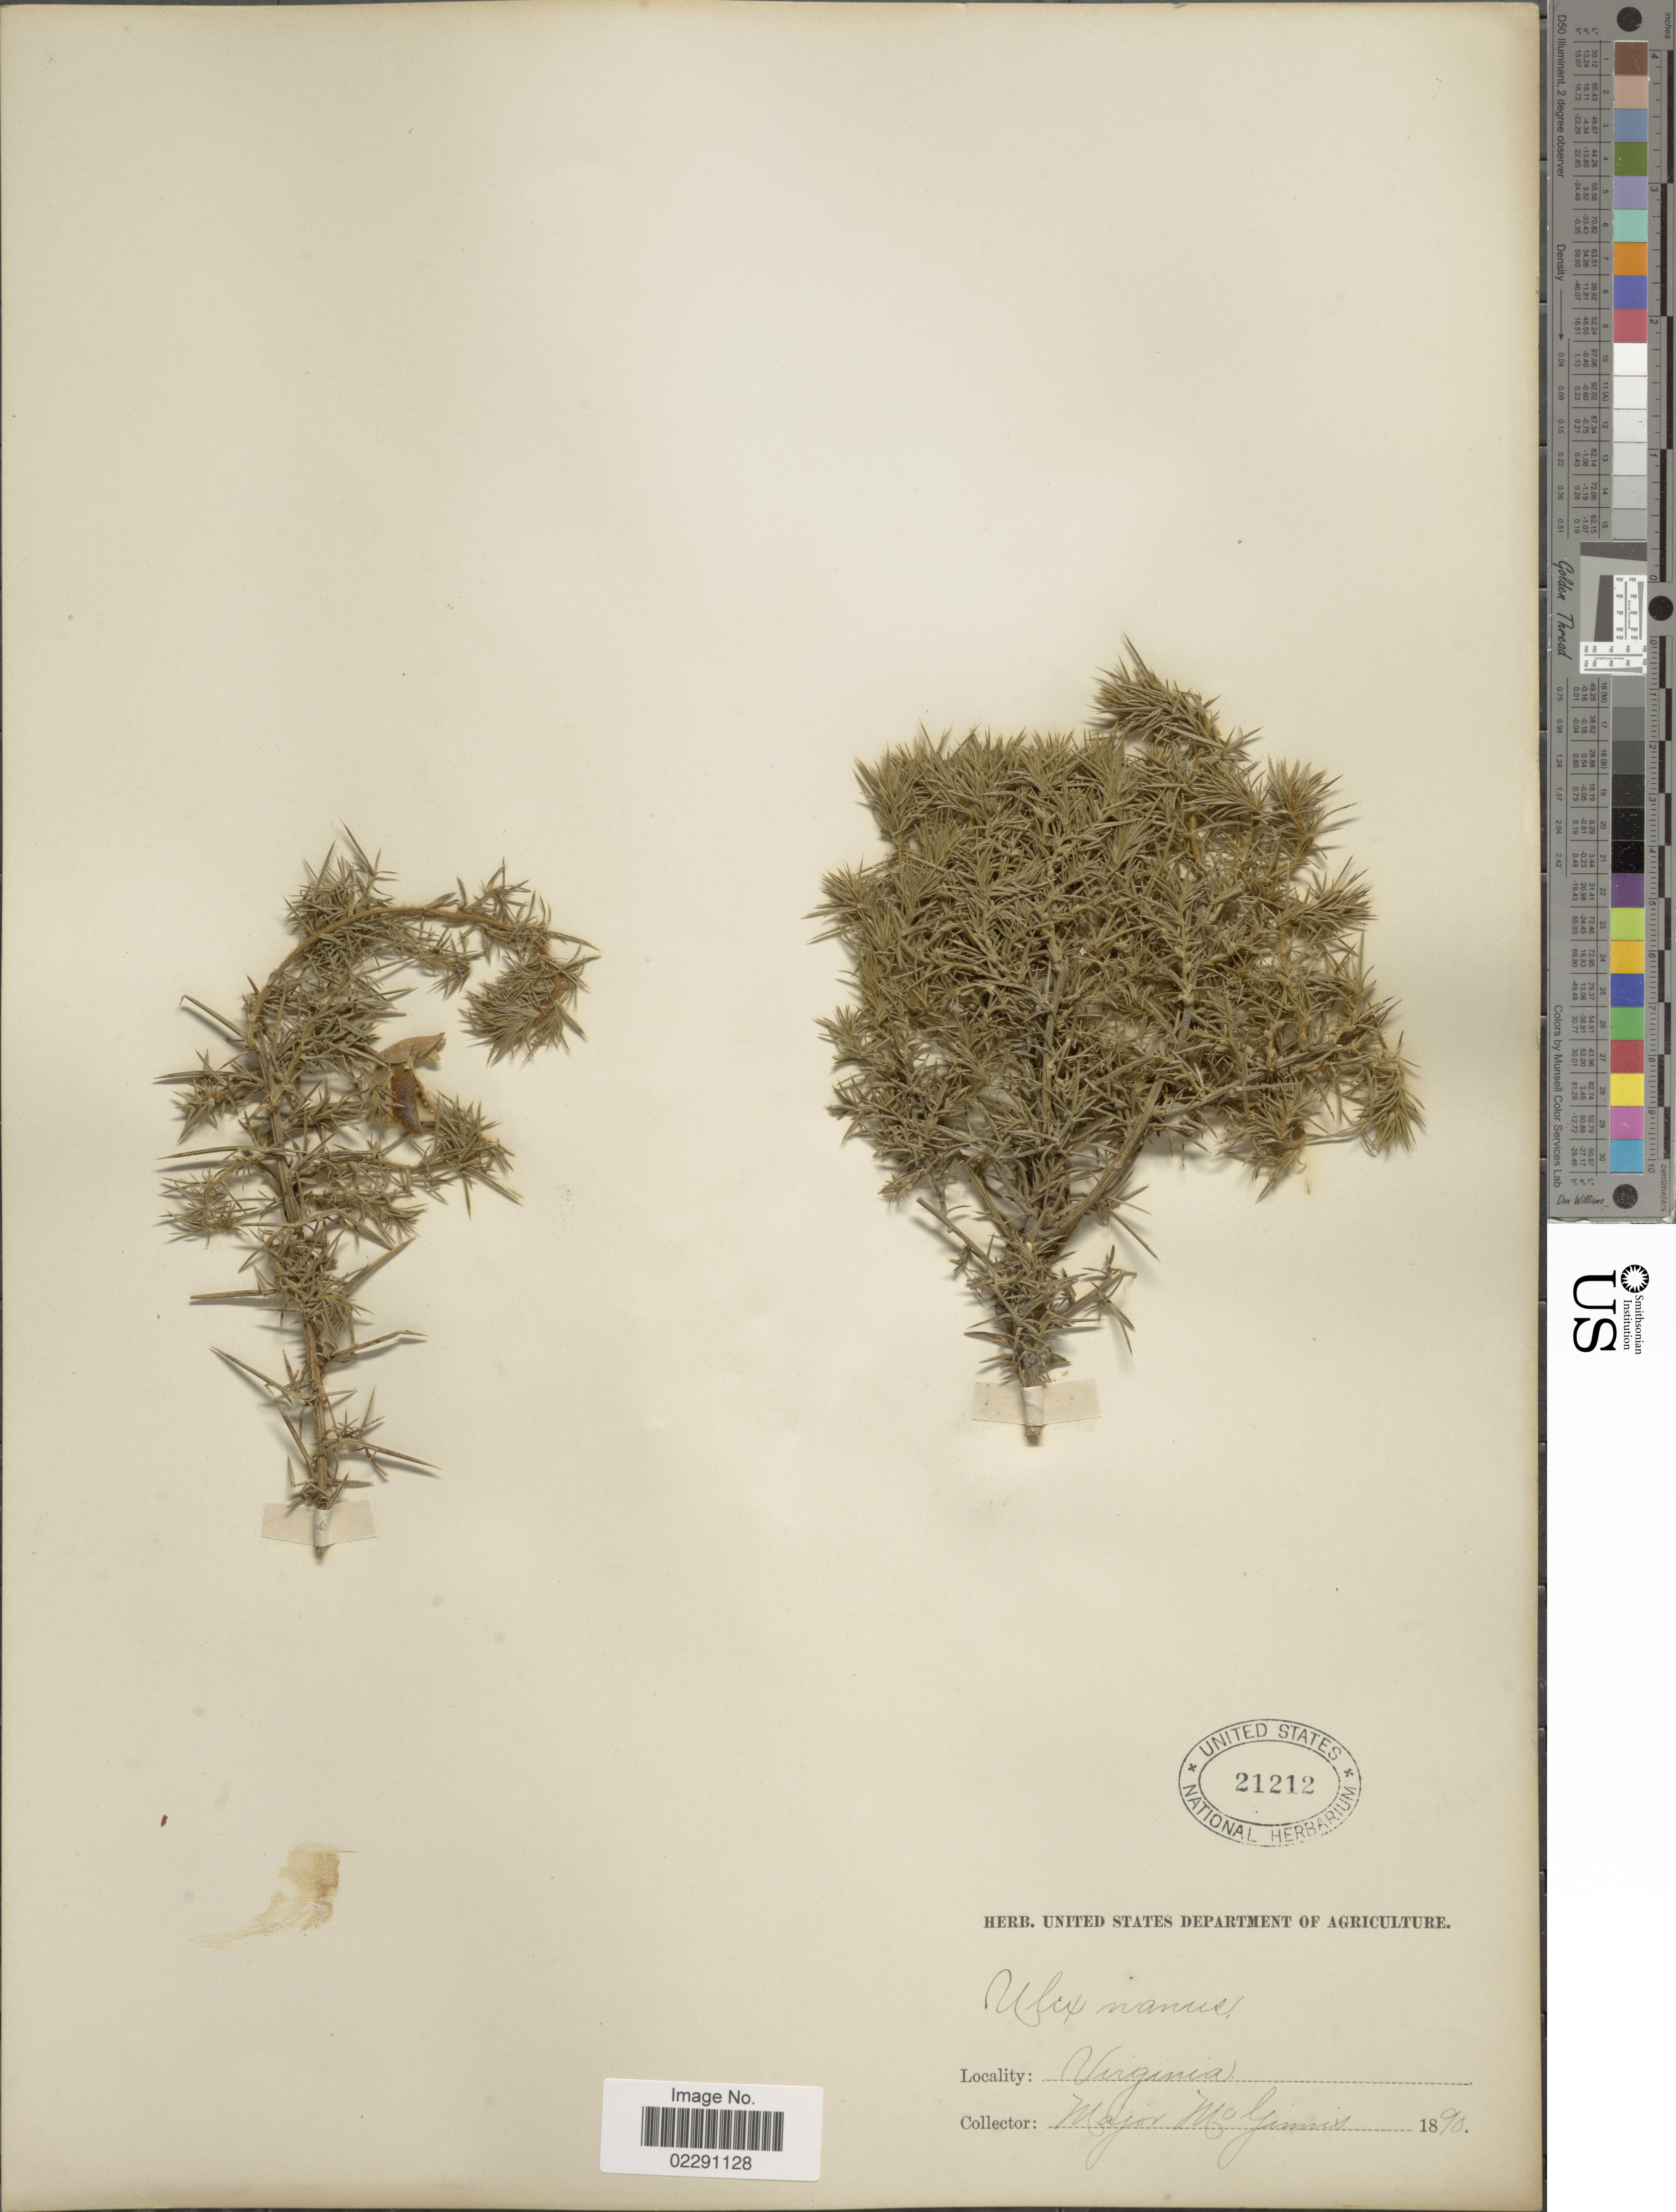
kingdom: Plantae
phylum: Tracheophyta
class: Magnoliopsida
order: Fabales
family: Fabaceae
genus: Ulex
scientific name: Ulex nanus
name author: Symons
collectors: McGinnis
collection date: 1890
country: United States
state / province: Virginia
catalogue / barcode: US 21212